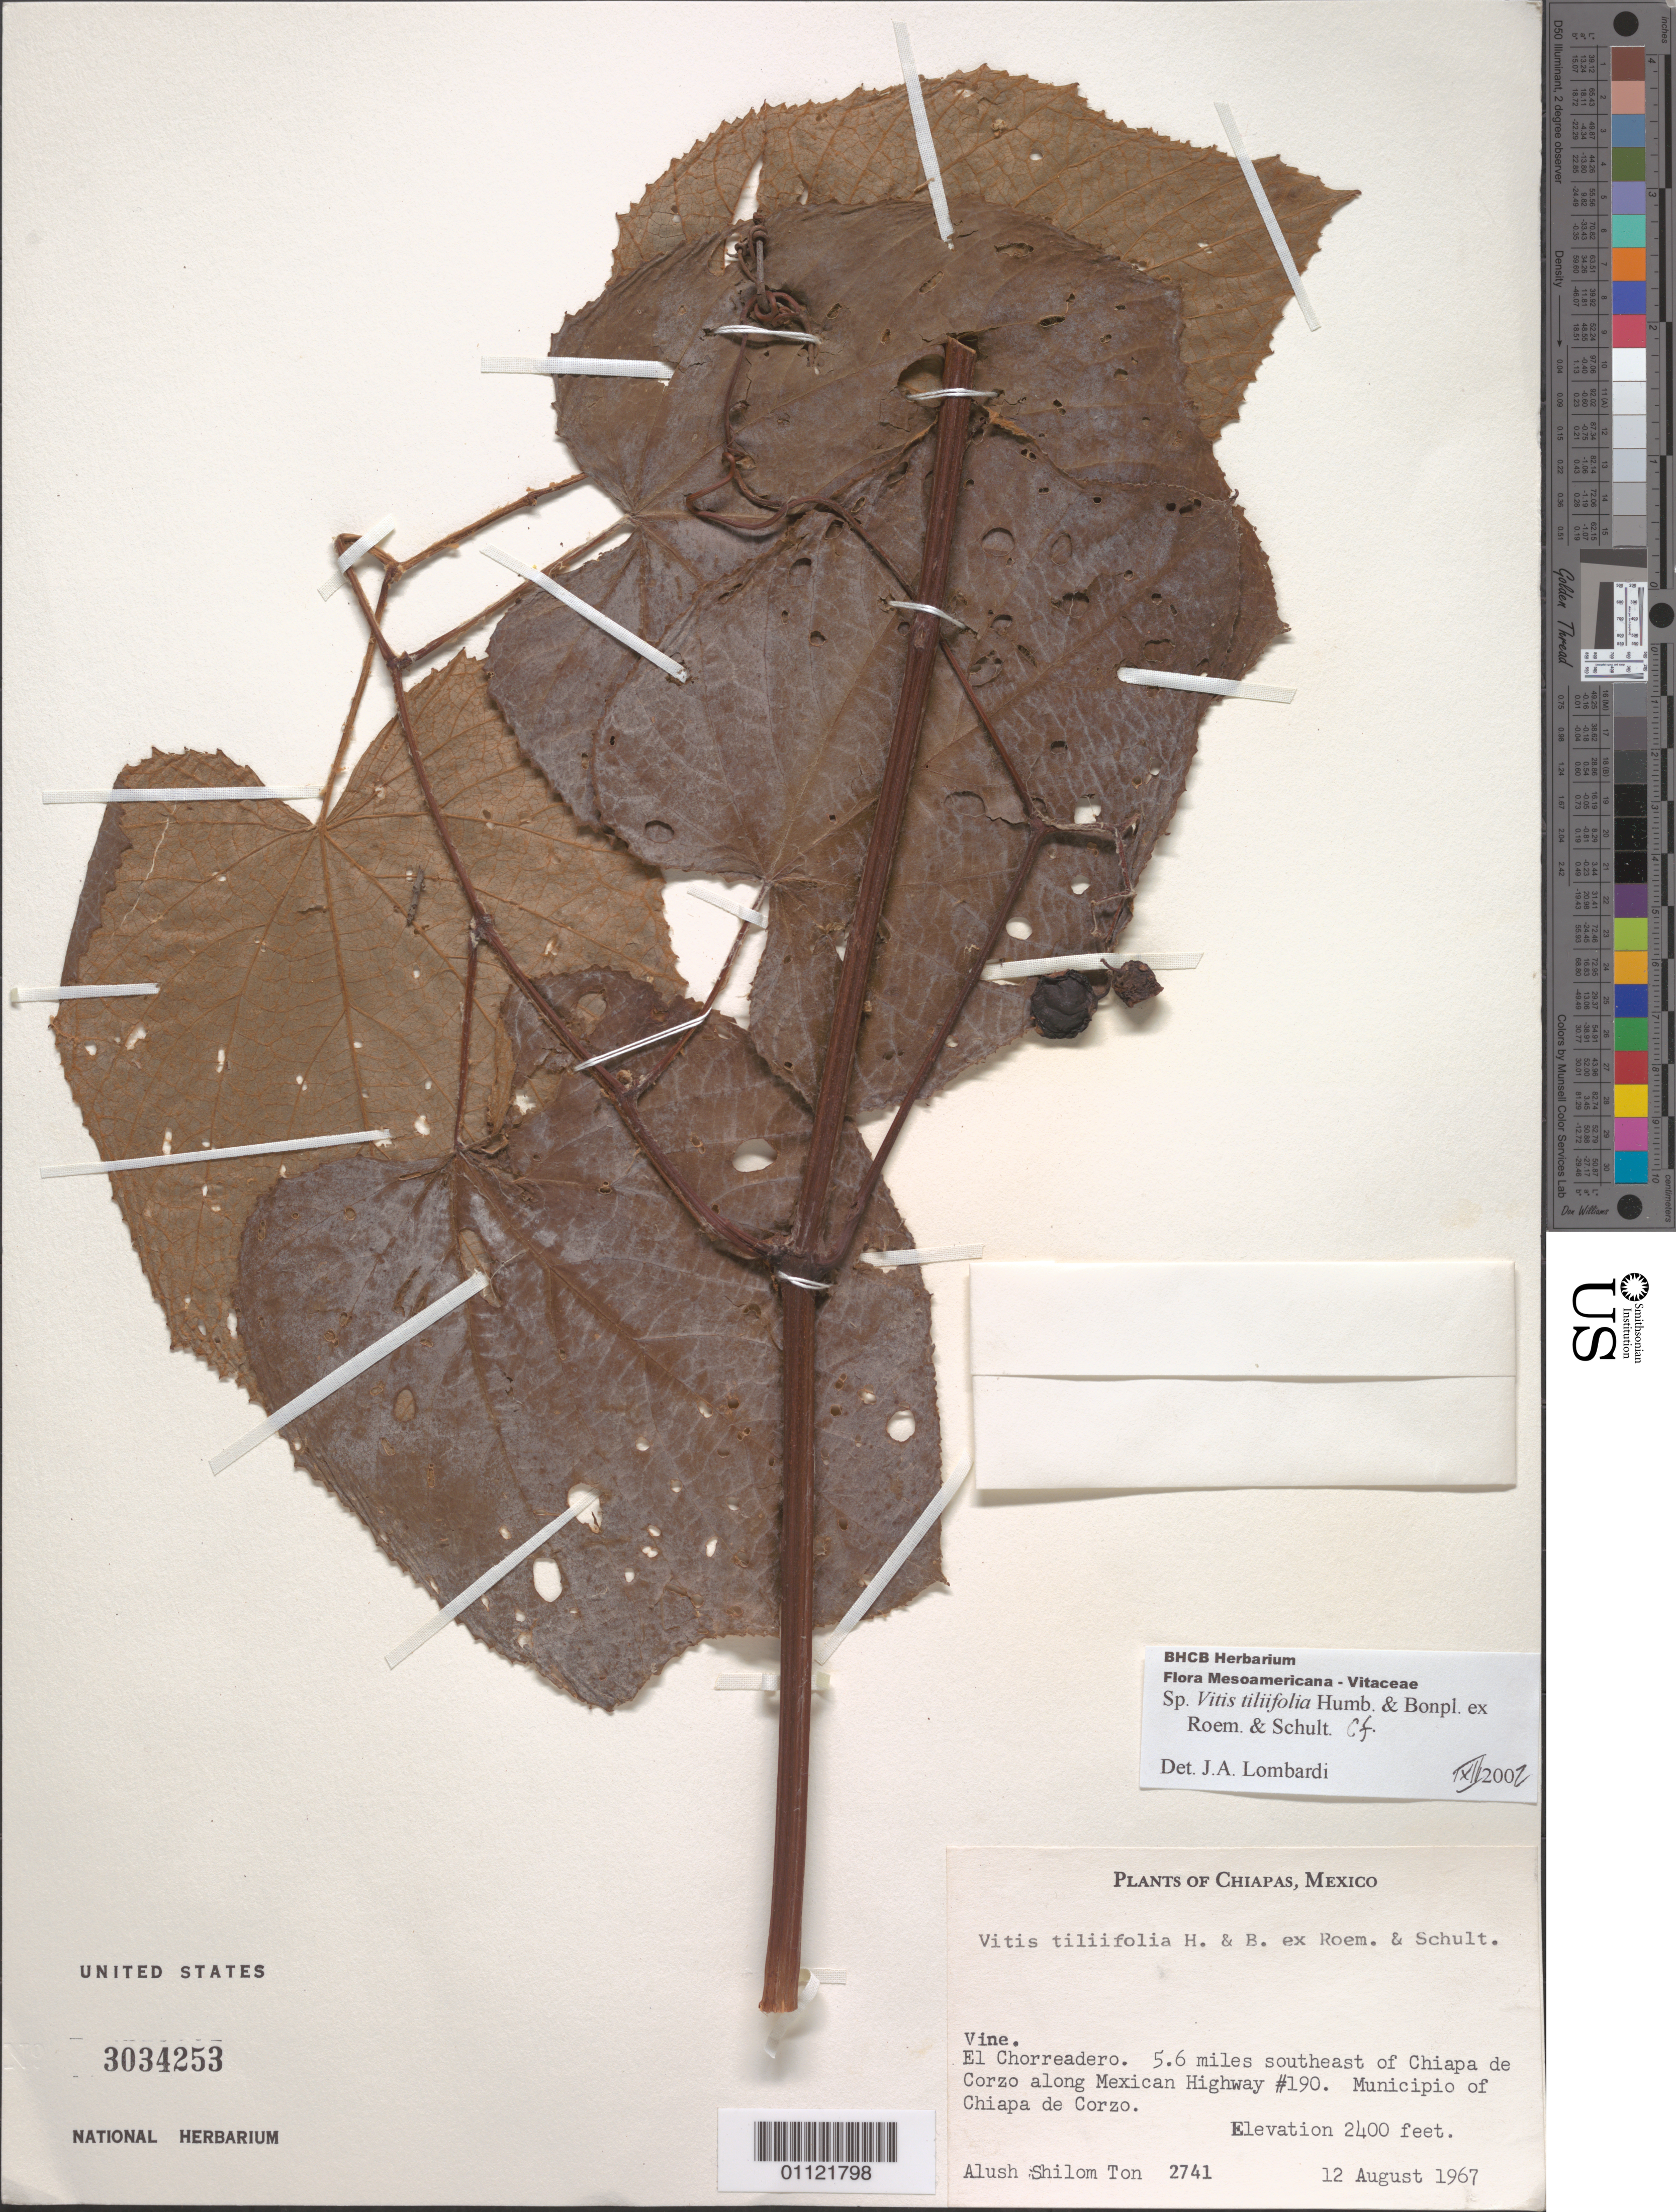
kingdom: Plantae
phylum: Tracheophyta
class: Magnoliopsida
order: Vitales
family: Vitaceae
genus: Vitis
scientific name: Vitis tiliifolia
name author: Humb. & Bonpl. ex Schult.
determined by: Lombardi, Julio A.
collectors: A. S. Ton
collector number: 2741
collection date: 1967-08-12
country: Mexico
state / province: Chiapas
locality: El Chorreadero. 5.6 miles southeast of Chiapa de Corzo along Mexican Highway #190. Municipio of Chiapa de Corzo.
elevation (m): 732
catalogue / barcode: US 3034253